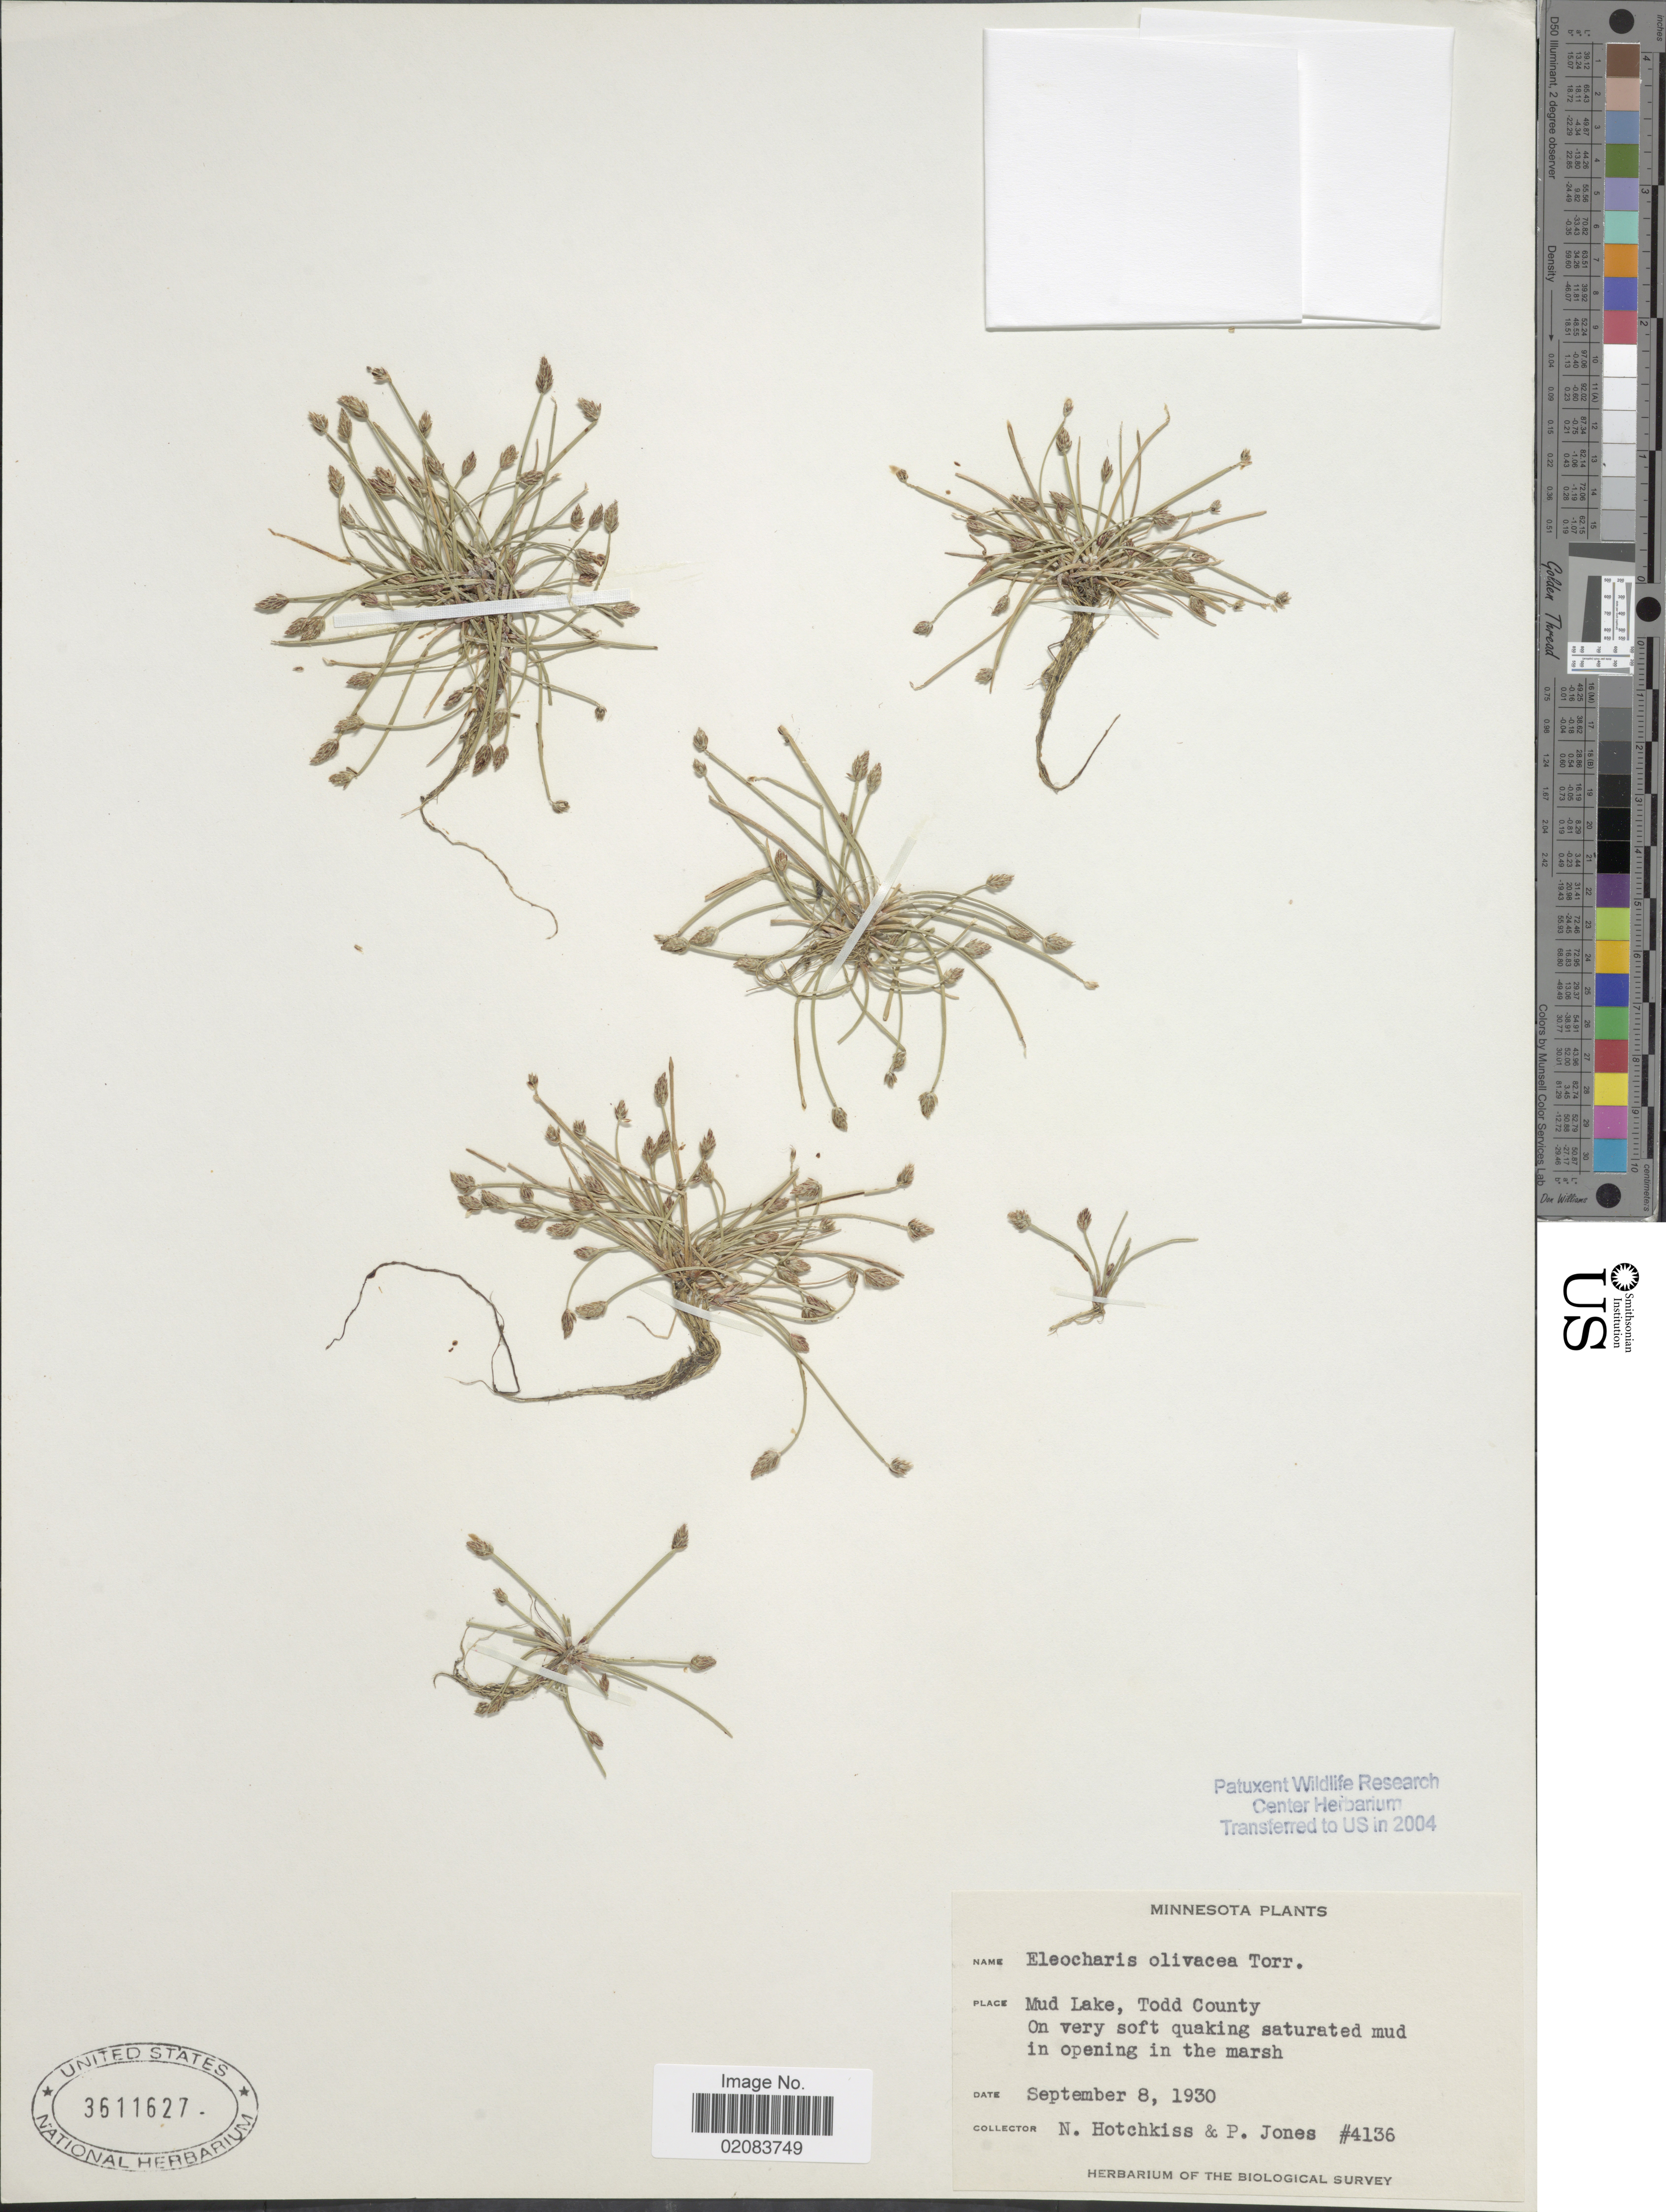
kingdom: Plantae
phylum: Tracheophyta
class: Liliopsida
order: Poales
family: Cyperaceae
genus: Eleocharis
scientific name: Eleocharis olivacea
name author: Torr.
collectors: N. Hotchkiss & P. Jones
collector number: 4136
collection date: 1930-09-08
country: United States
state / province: Minnesota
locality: Mud Lake, Todd County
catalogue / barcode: US 3611627